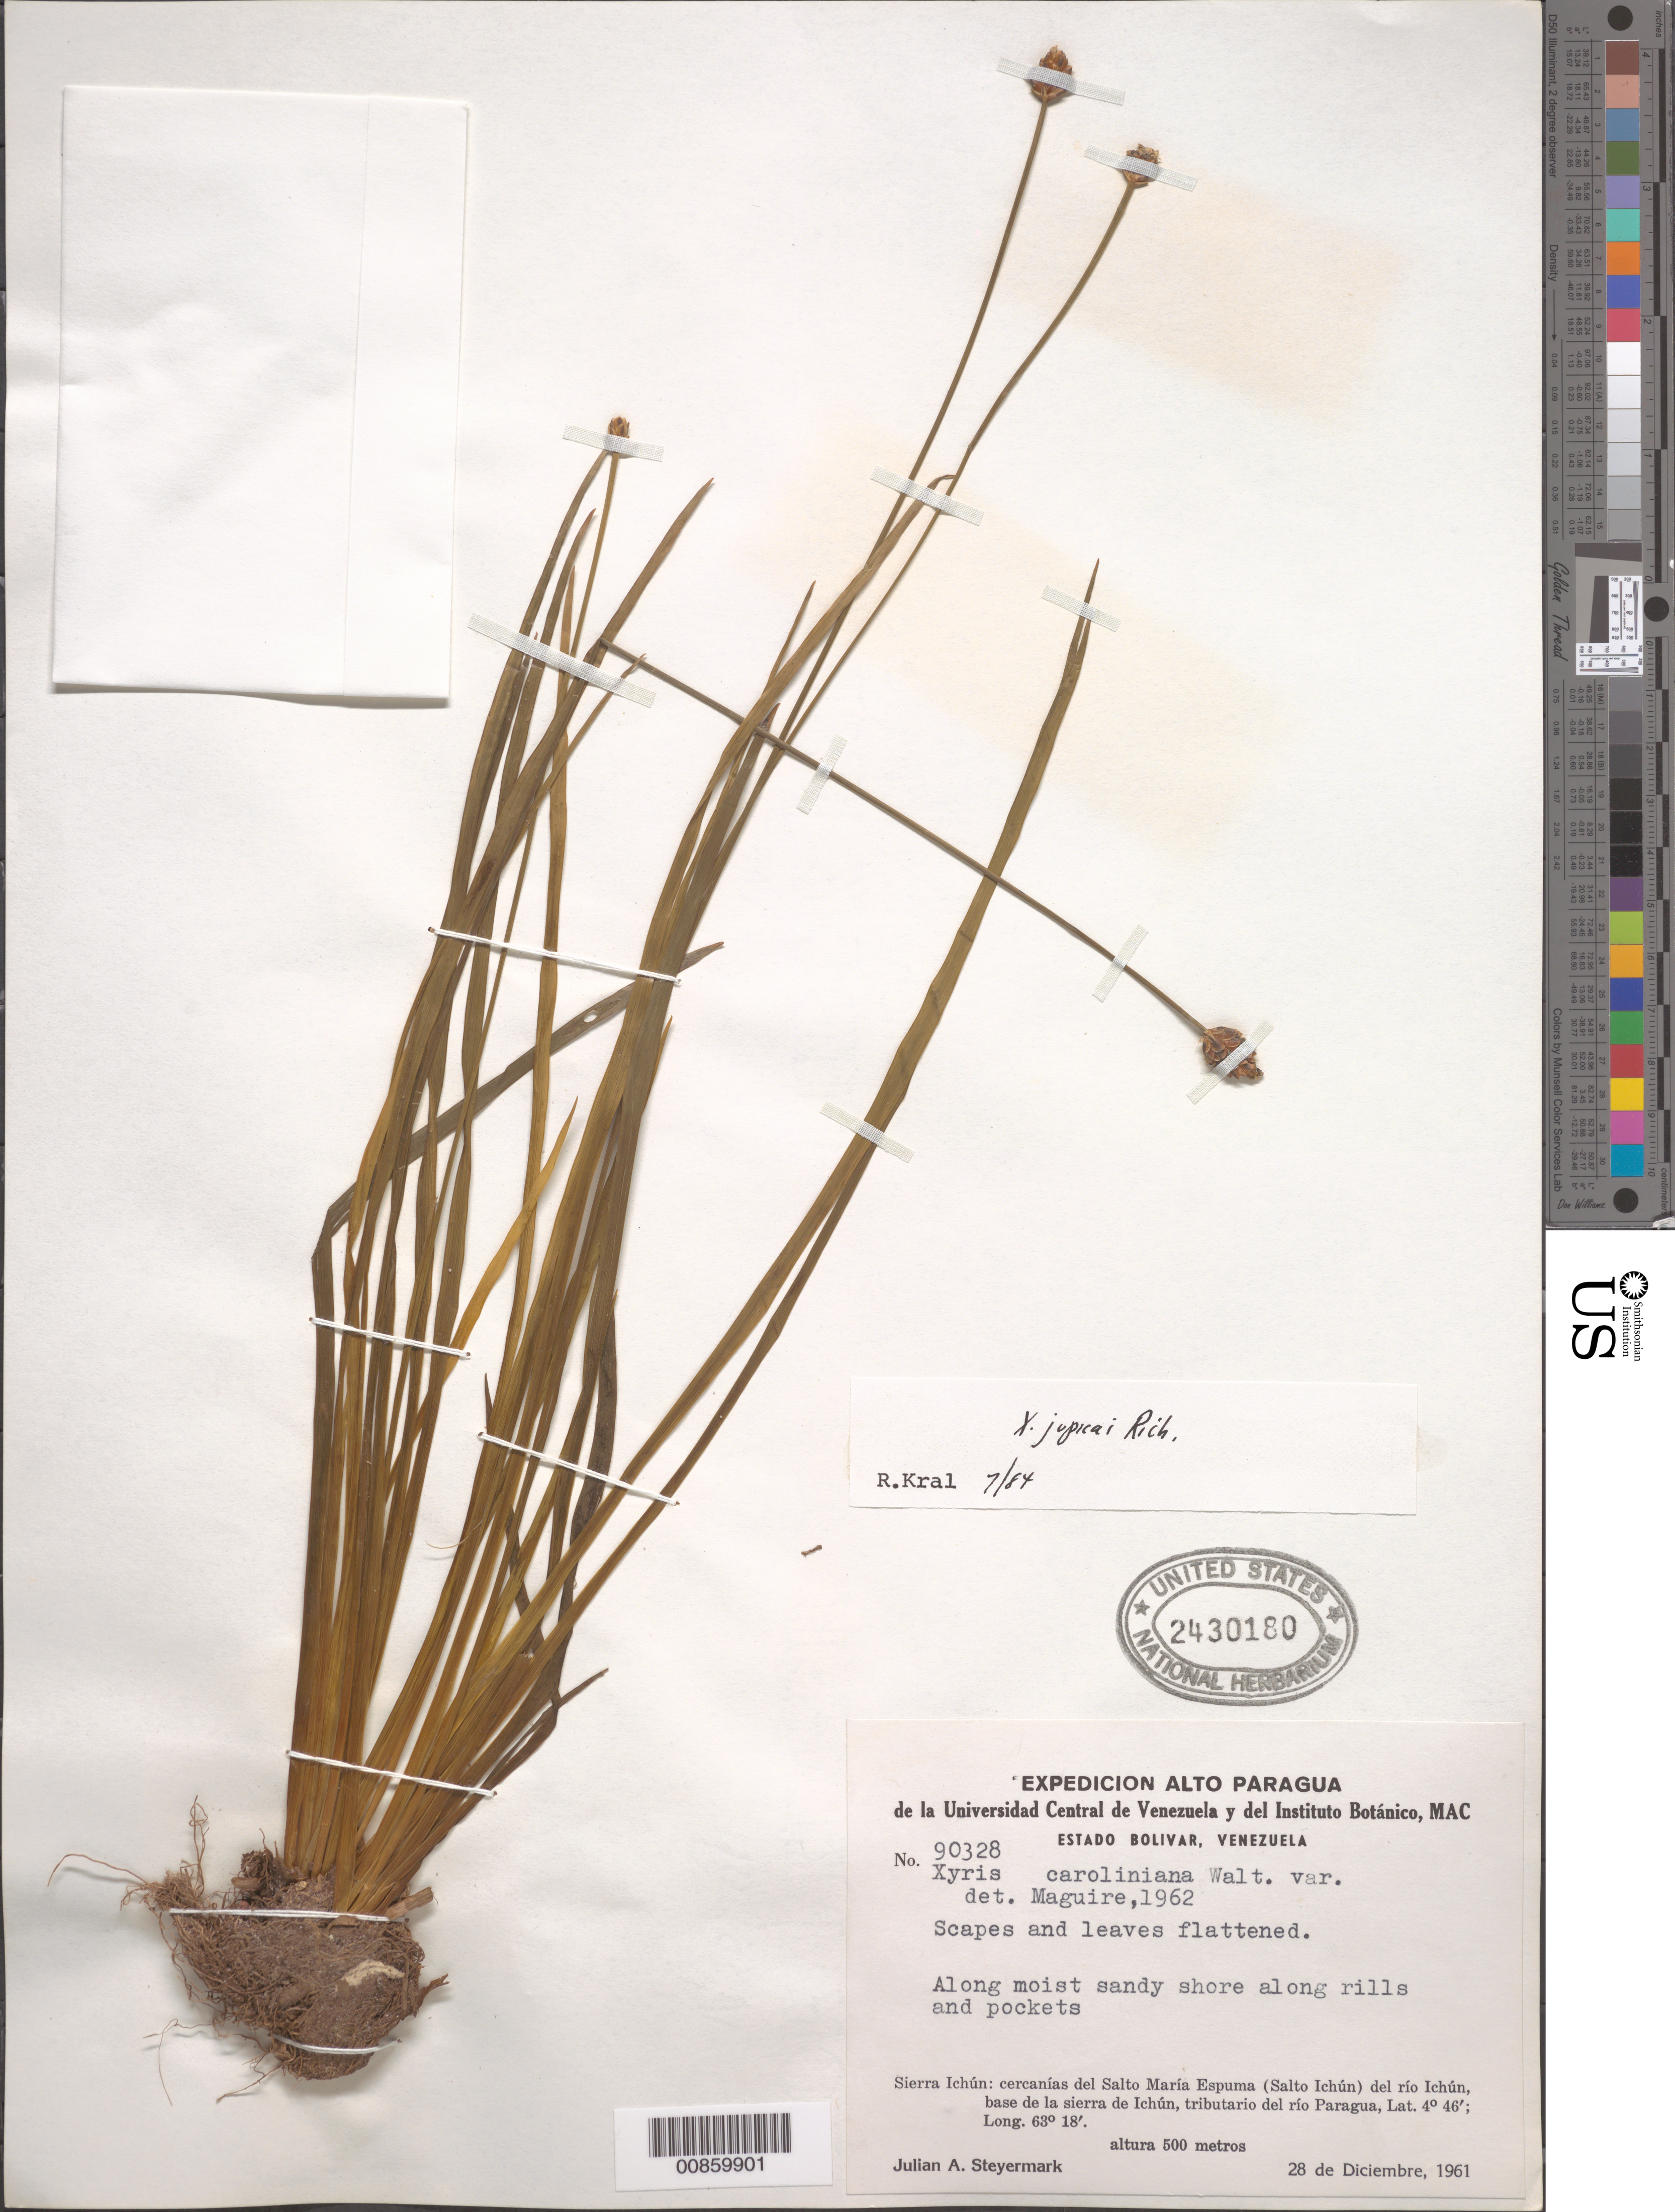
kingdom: Plantae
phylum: Tracheophyta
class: Liliopsida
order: Poales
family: Xyridaceae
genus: Xyris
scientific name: Xyris jupicai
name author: Rich.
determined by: Kral, Robert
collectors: J. Steyermark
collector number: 90328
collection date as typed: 28-Dec-61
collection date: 1961-12-28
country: Venezuela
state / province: Bolívar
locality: Sierra Ichún: cerca Salto María Espuma (Salto Ichún) del Río Ichún (tributary of río Paragua), base de la sierra de Ichún, tributarío del río Paragua along north side of river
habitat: Along moist sandy shore along rills and pockets.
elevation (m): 500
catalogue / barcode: US 2430180